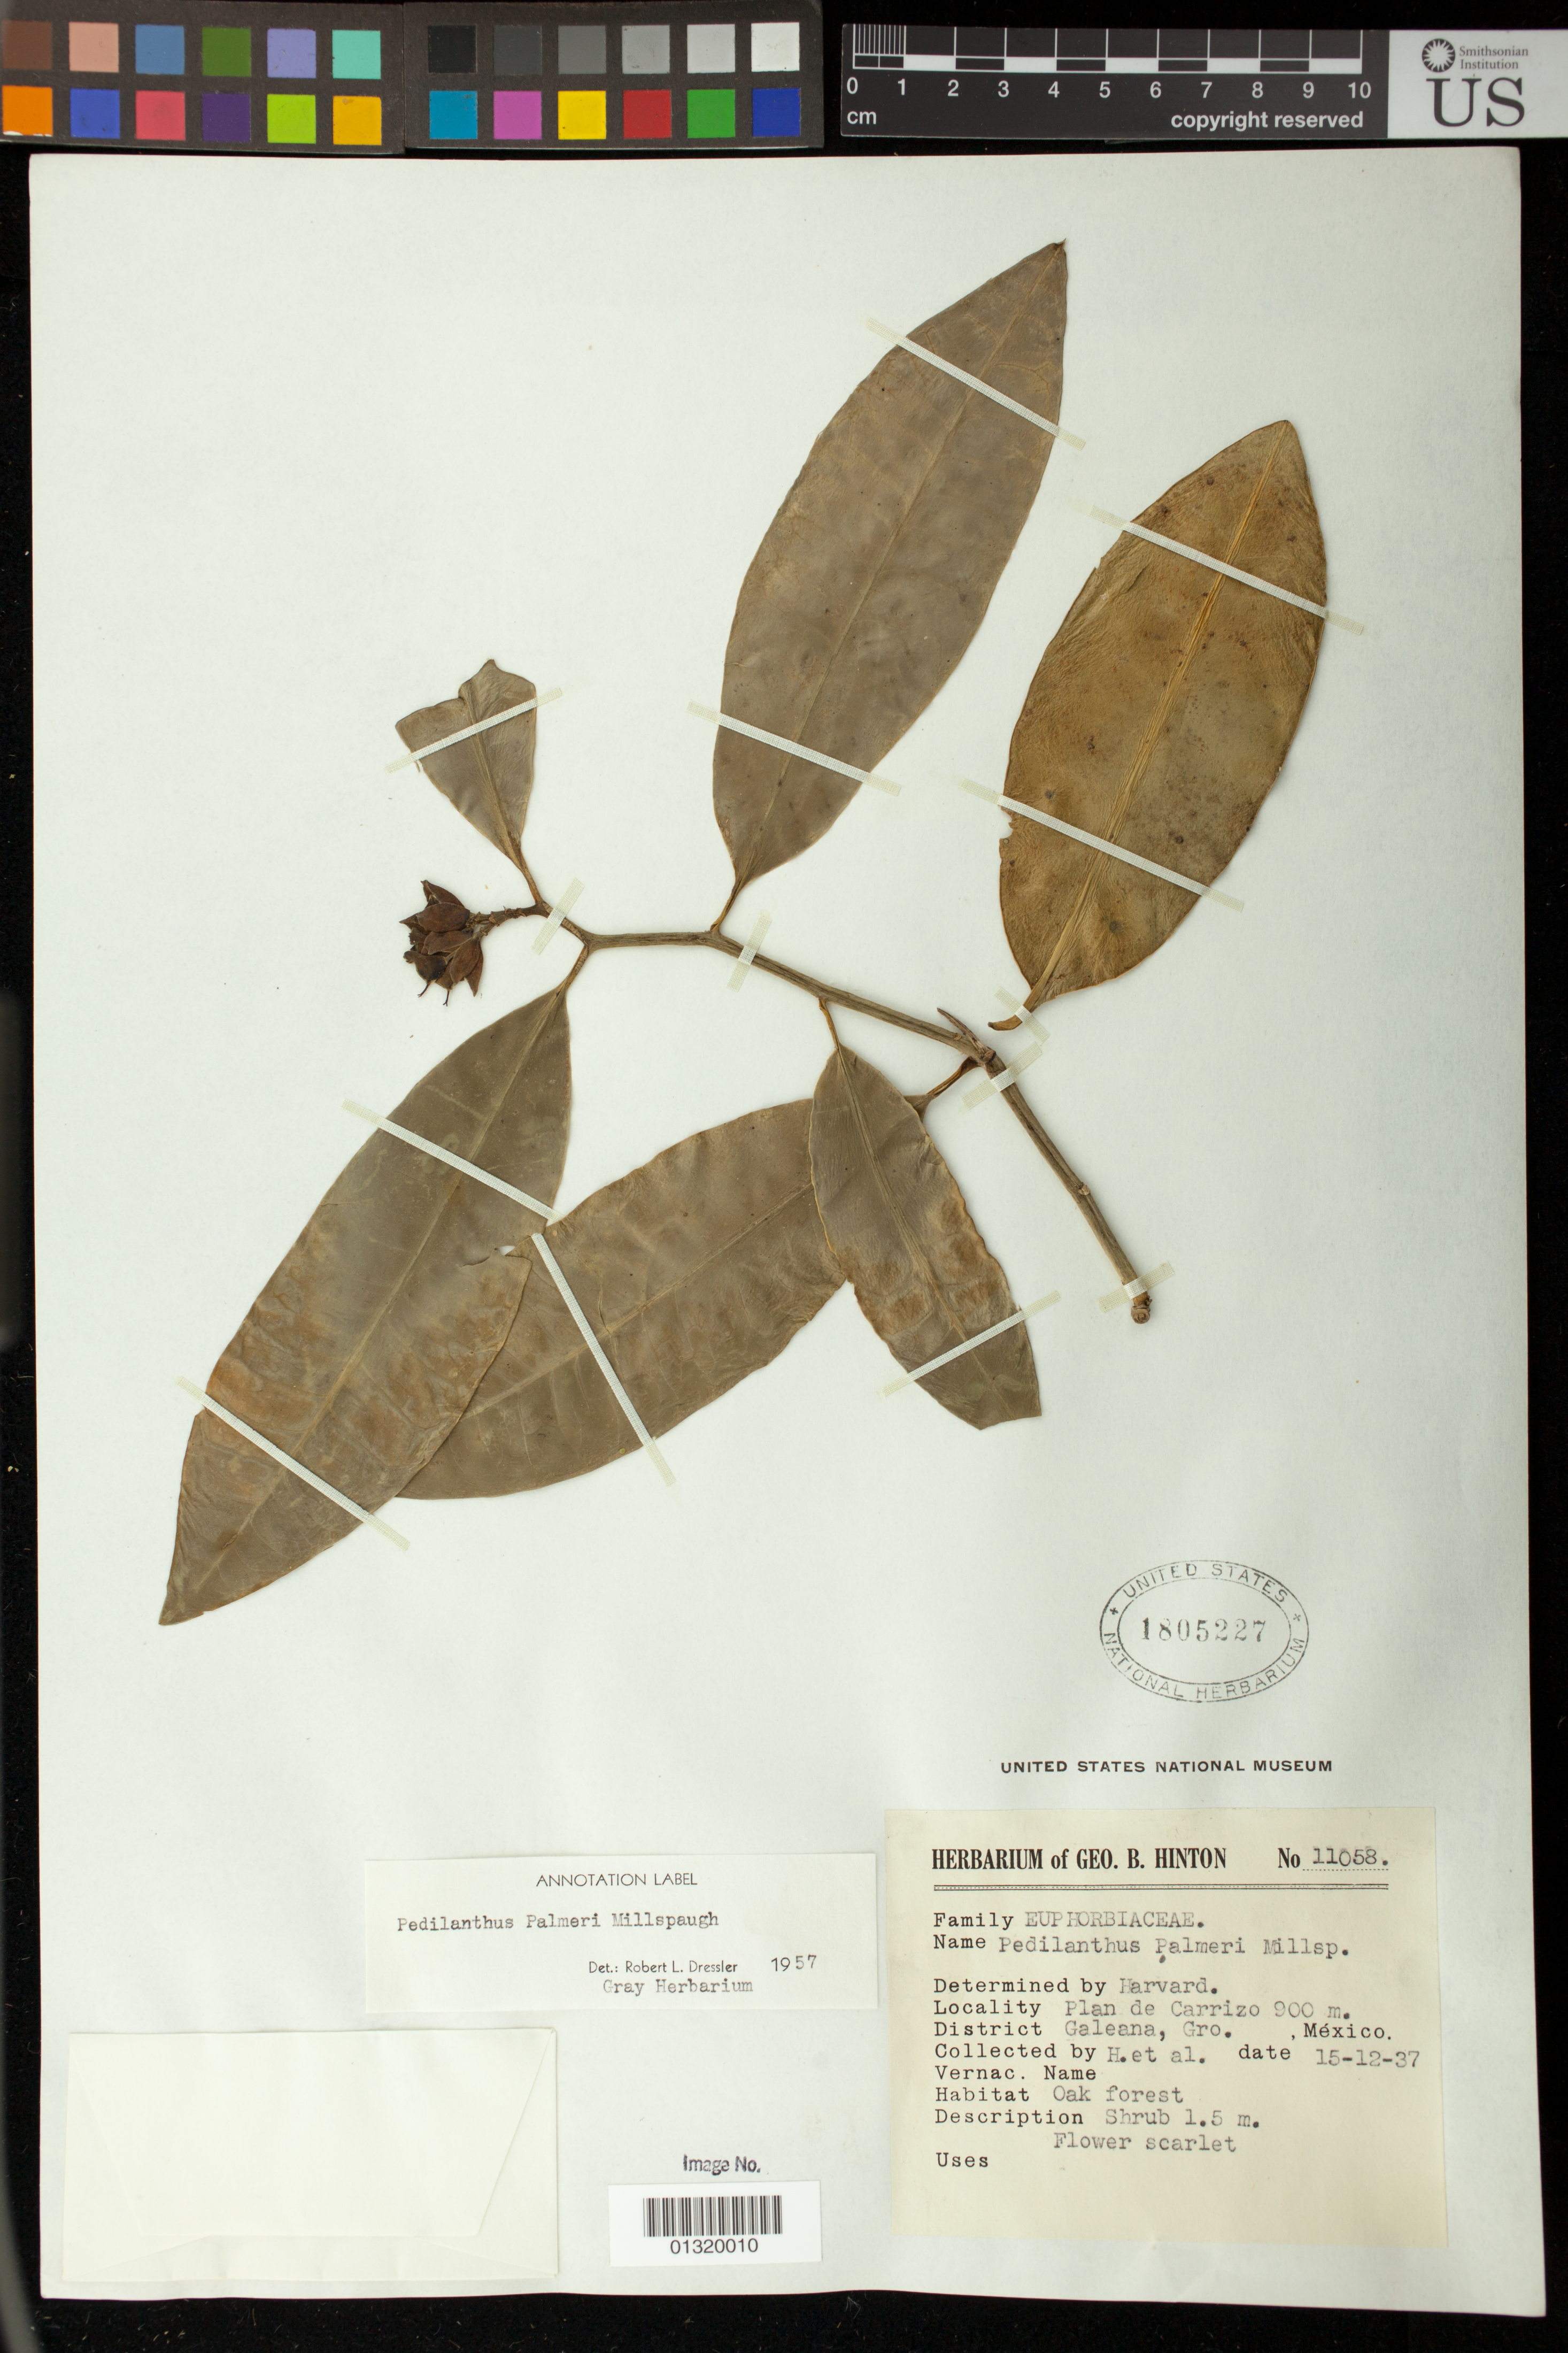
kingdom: Plantae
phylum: Tracheophyta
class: Magnoliopsida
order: Malpighiales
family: Euphorbiaceae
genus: Pedilanthus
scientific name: Pedilanthus palmeri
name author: Millsp.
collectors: G. B. Hinton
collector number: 11058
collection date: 1937-12-15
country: Mexico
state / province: Guerrero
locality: Plan de Carrizo; Galeana, Gro (Guerrero).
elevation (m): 900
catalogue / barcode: US 1805227